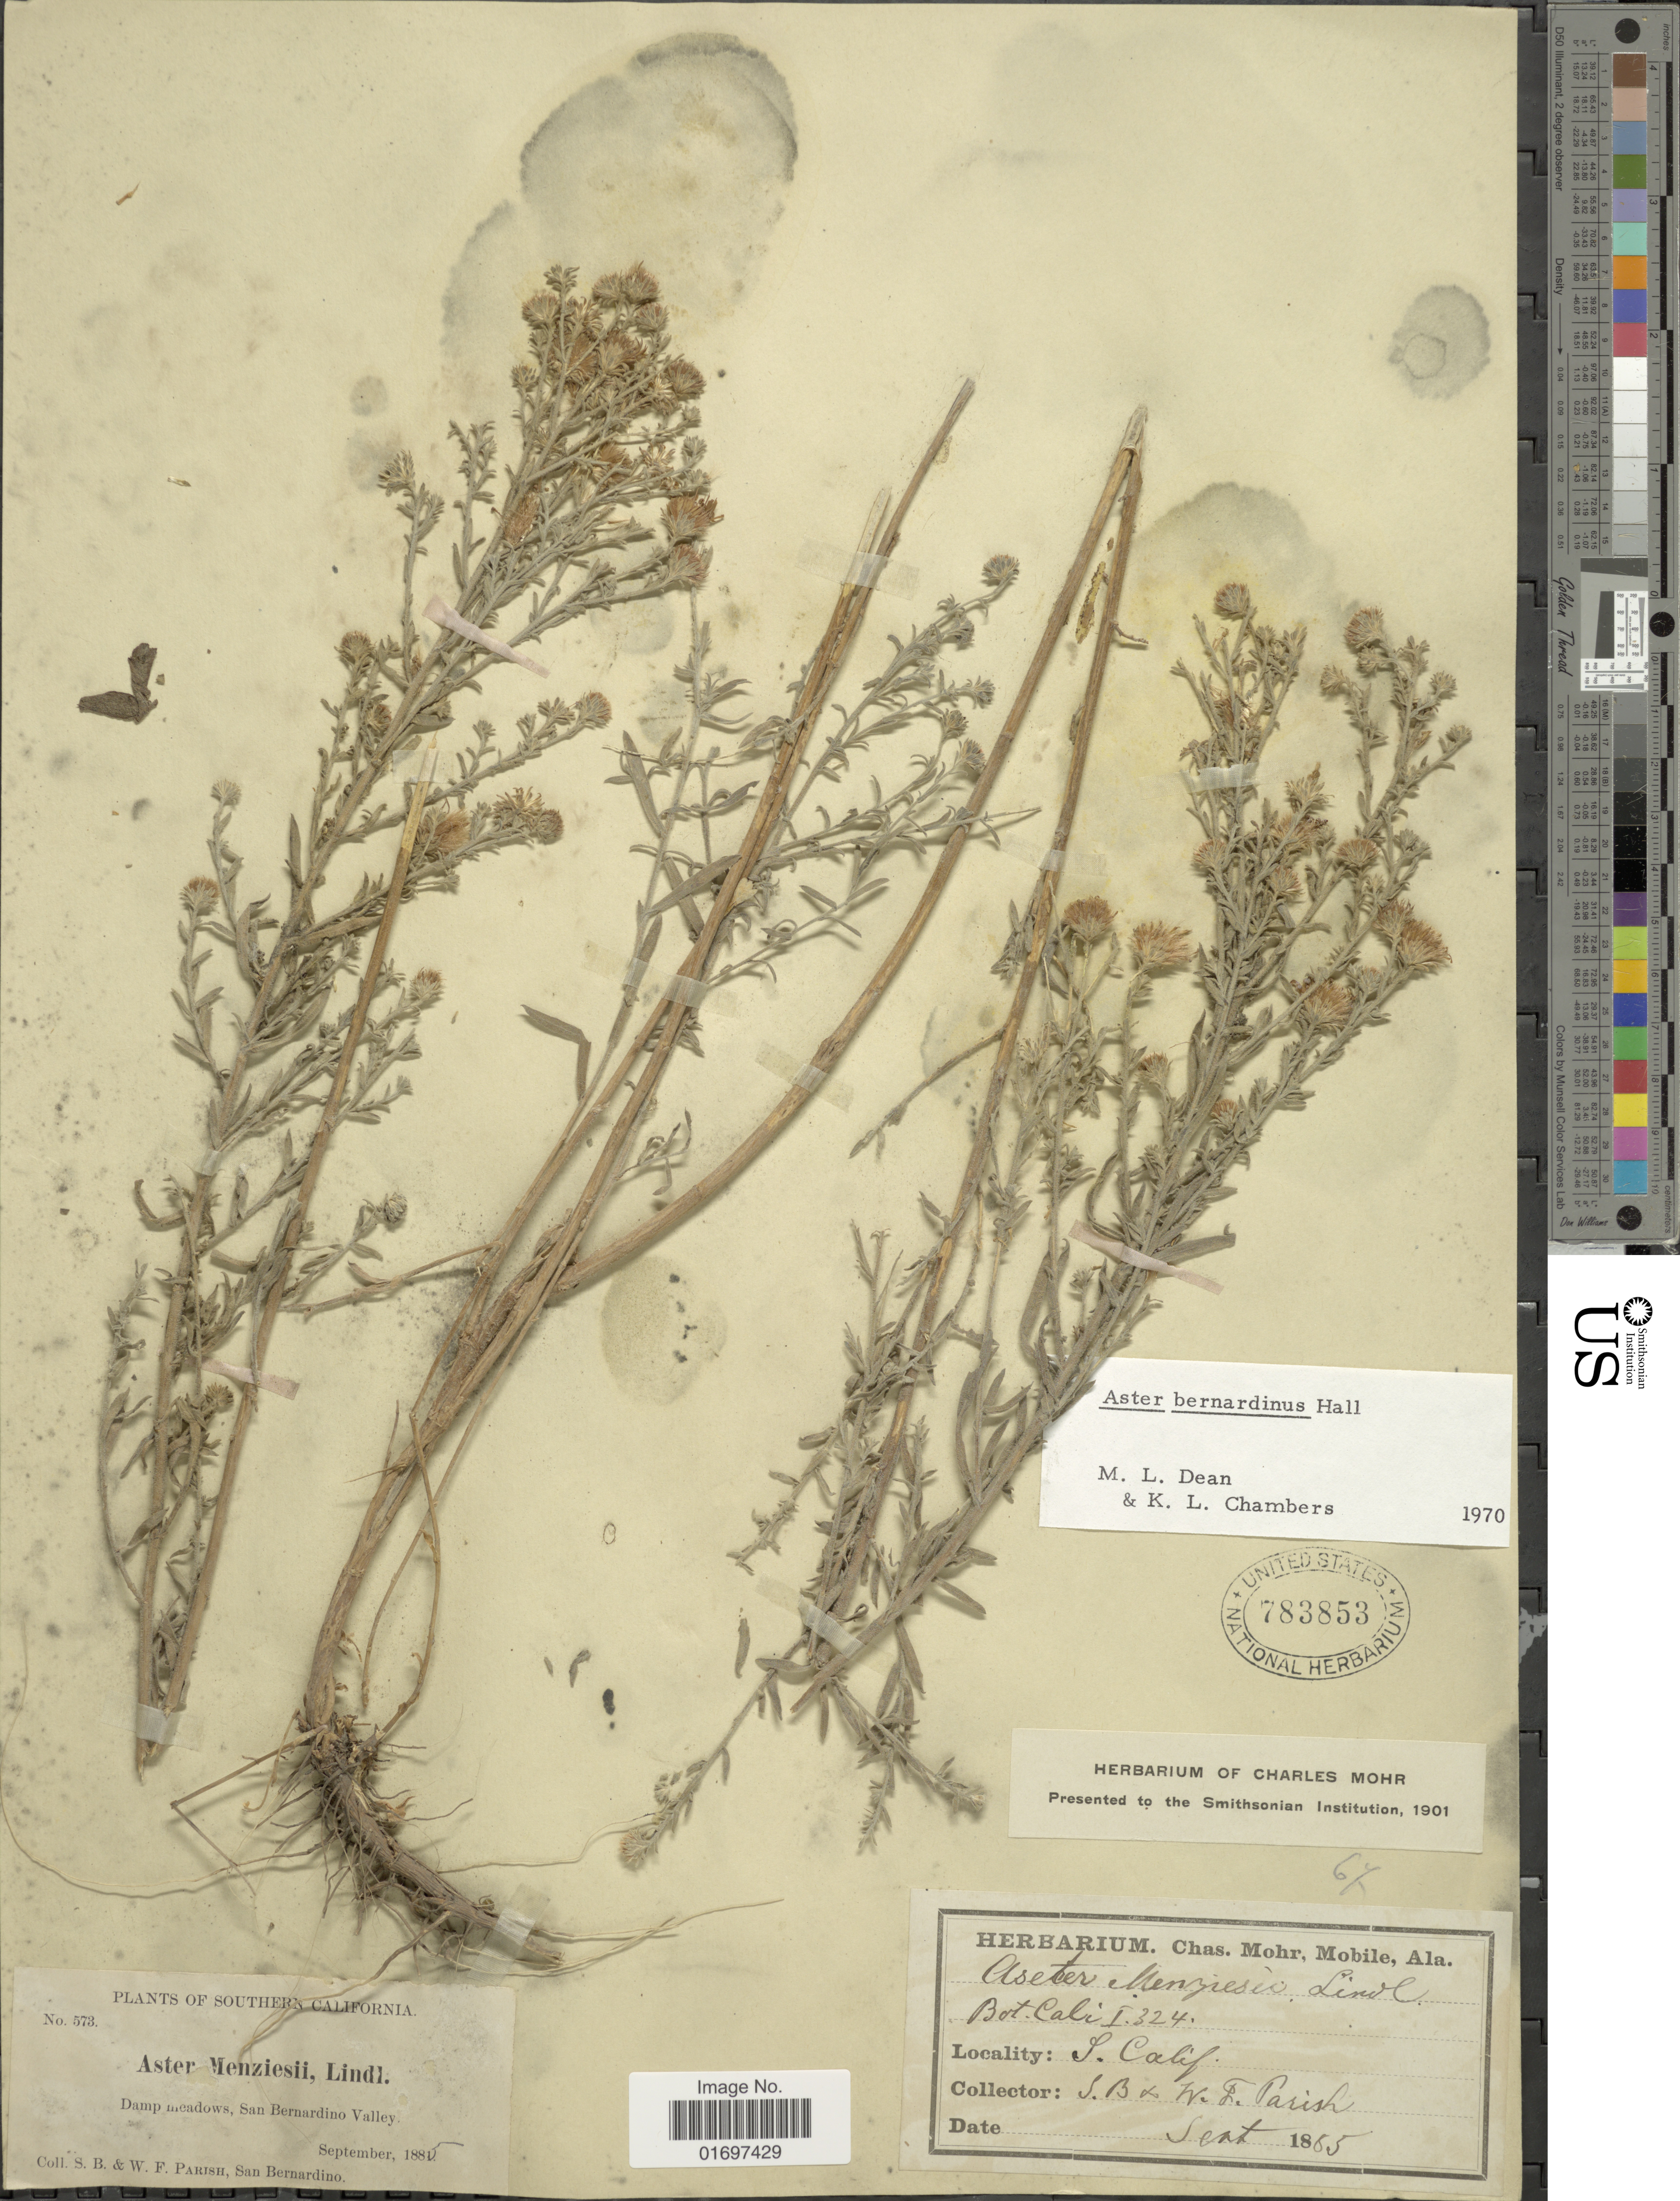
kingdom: Plantae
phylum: Tracheophyta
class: Magnoliopsida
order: Asterales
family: Asteraceae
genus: Symphyotrichum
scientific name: Symphyotrichum defoliatum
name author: (Parish) G.L. Nesom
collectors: S. B. Parish & W. F. Parish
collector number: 573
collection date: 1885-09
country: United States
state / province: California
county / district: San Bernardino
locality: Southern California. Damp meadows, San Bernardino Valley.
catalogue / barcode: US 783853